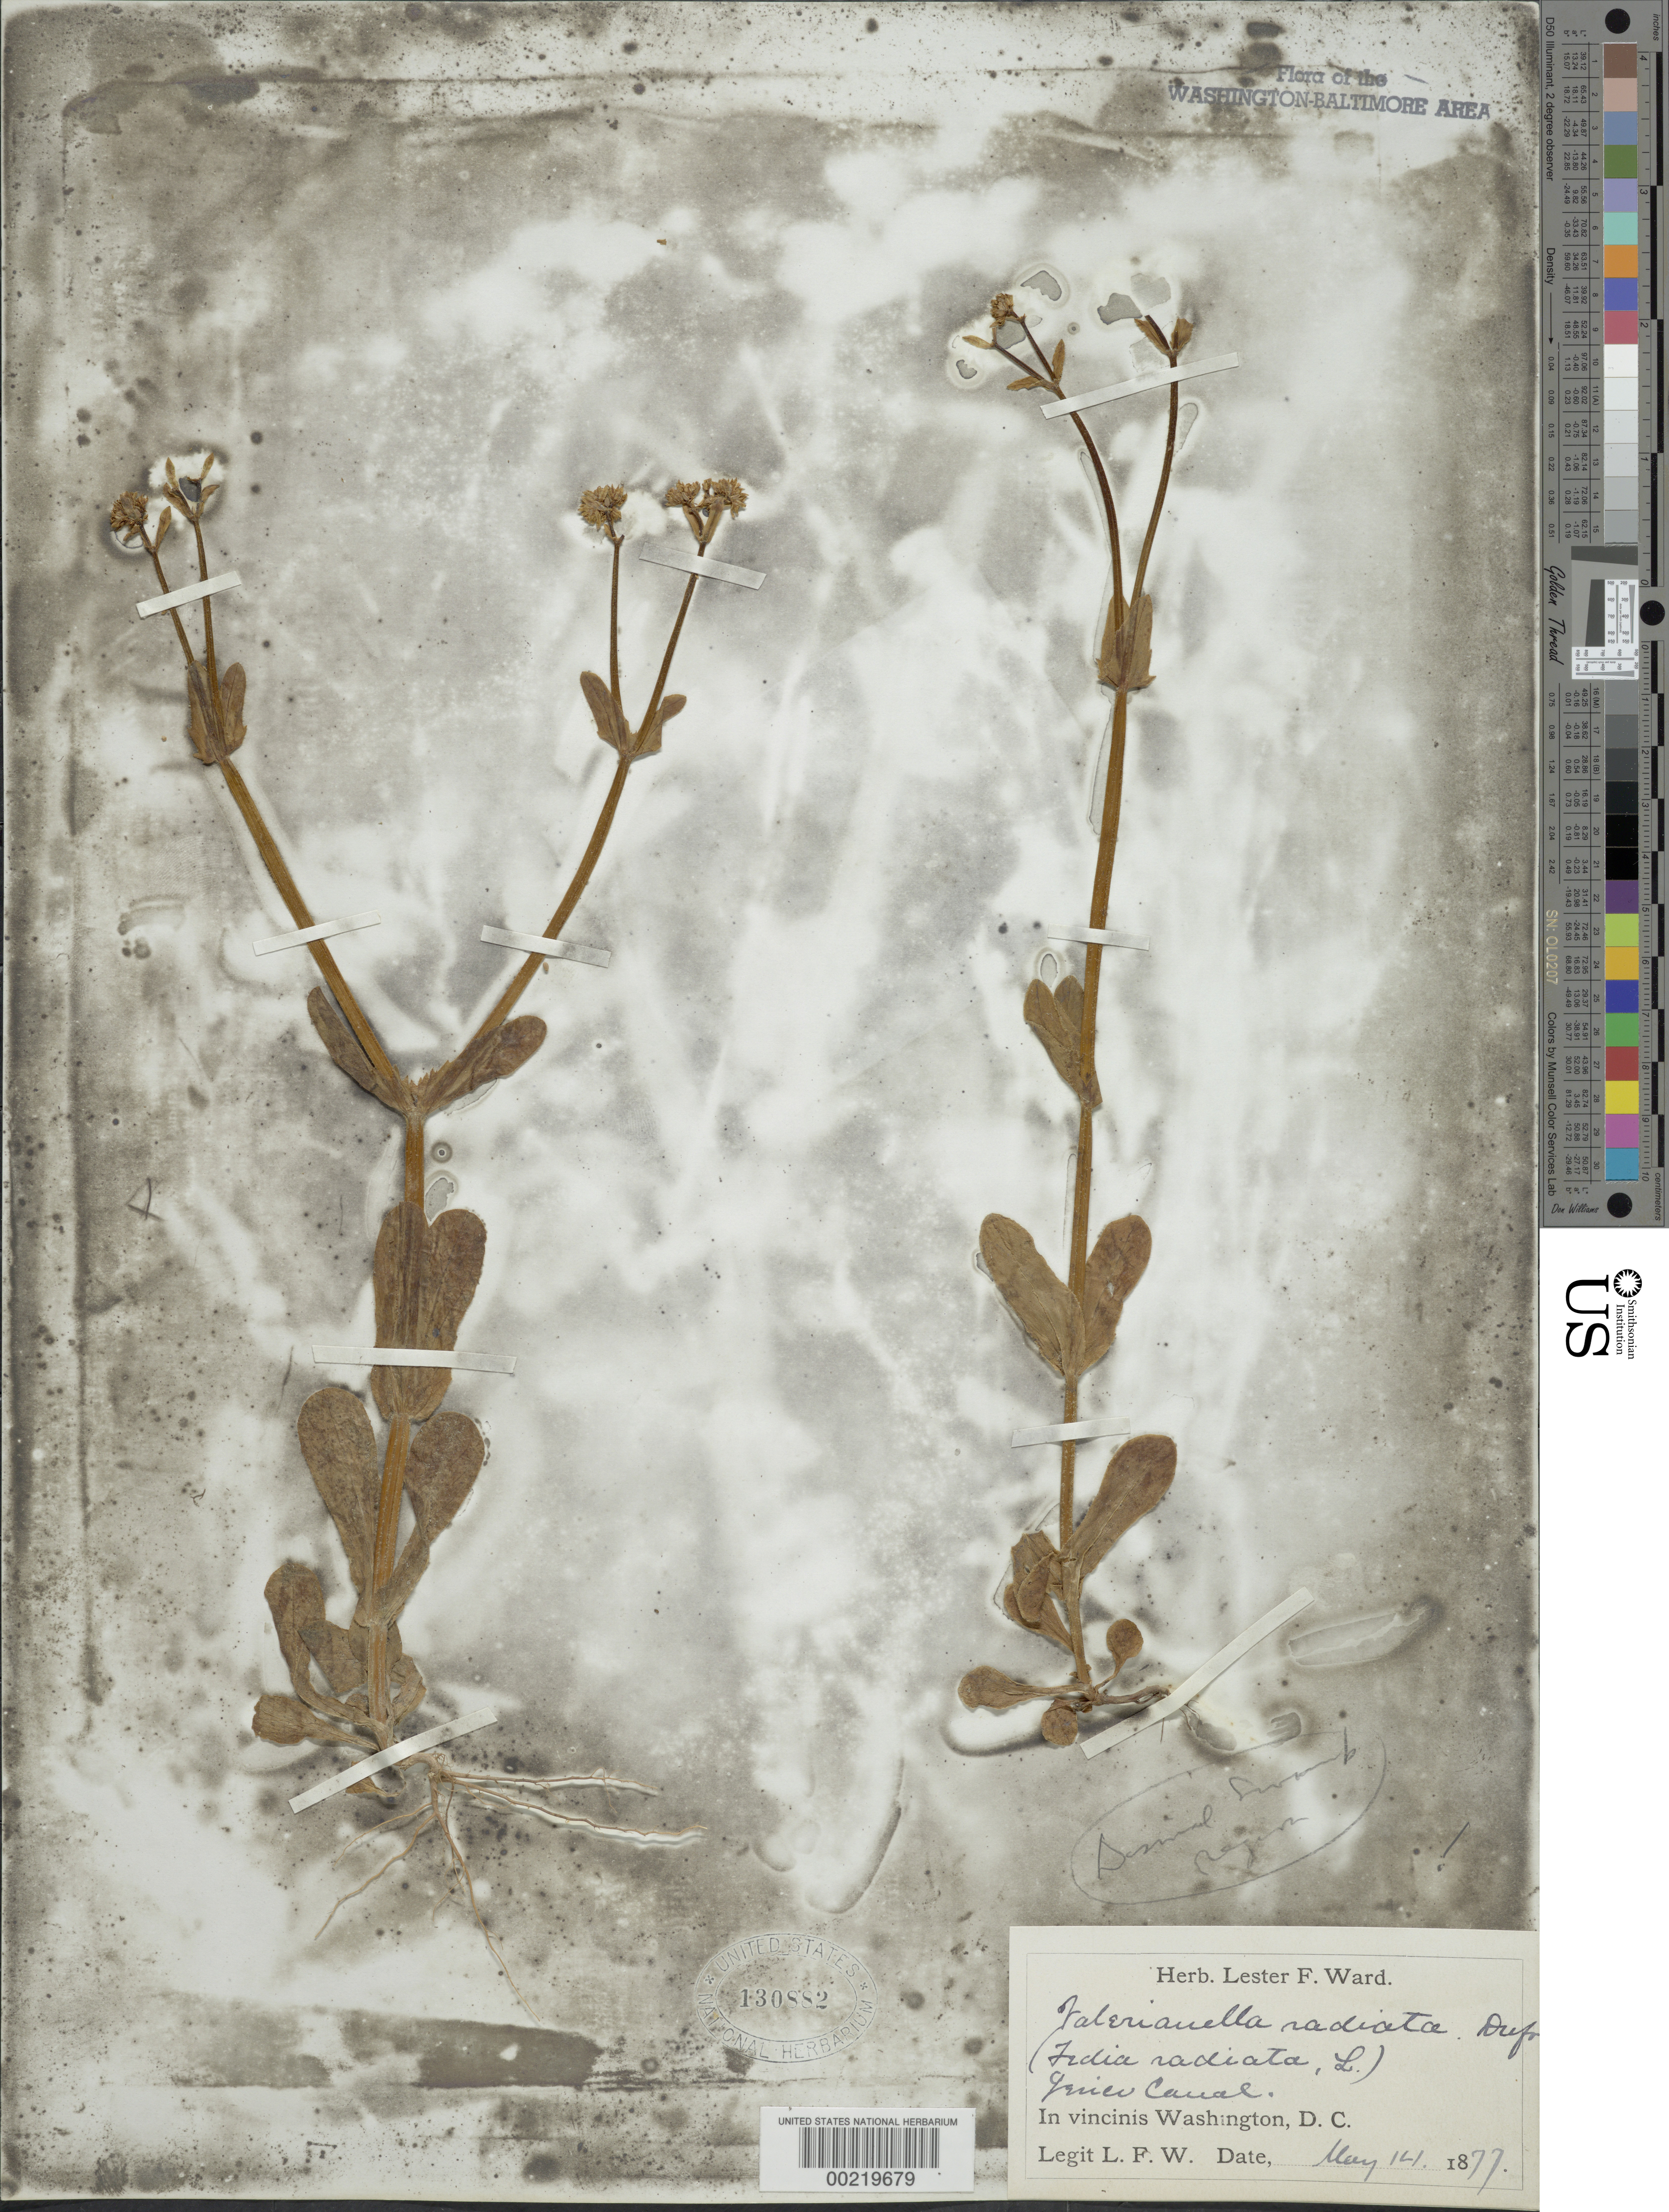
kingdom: Plantae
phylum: Tracheophyta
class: Magnoliopsida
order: Dipsacales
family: Caprifoliaceae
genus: Valerianella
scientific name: Valerianella radiata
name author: (L.) Dufr.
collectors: L. F. Ward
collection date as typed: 14 May 1877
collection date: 1877-05-14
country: United States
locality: Genier Canal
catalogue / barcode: US 130882